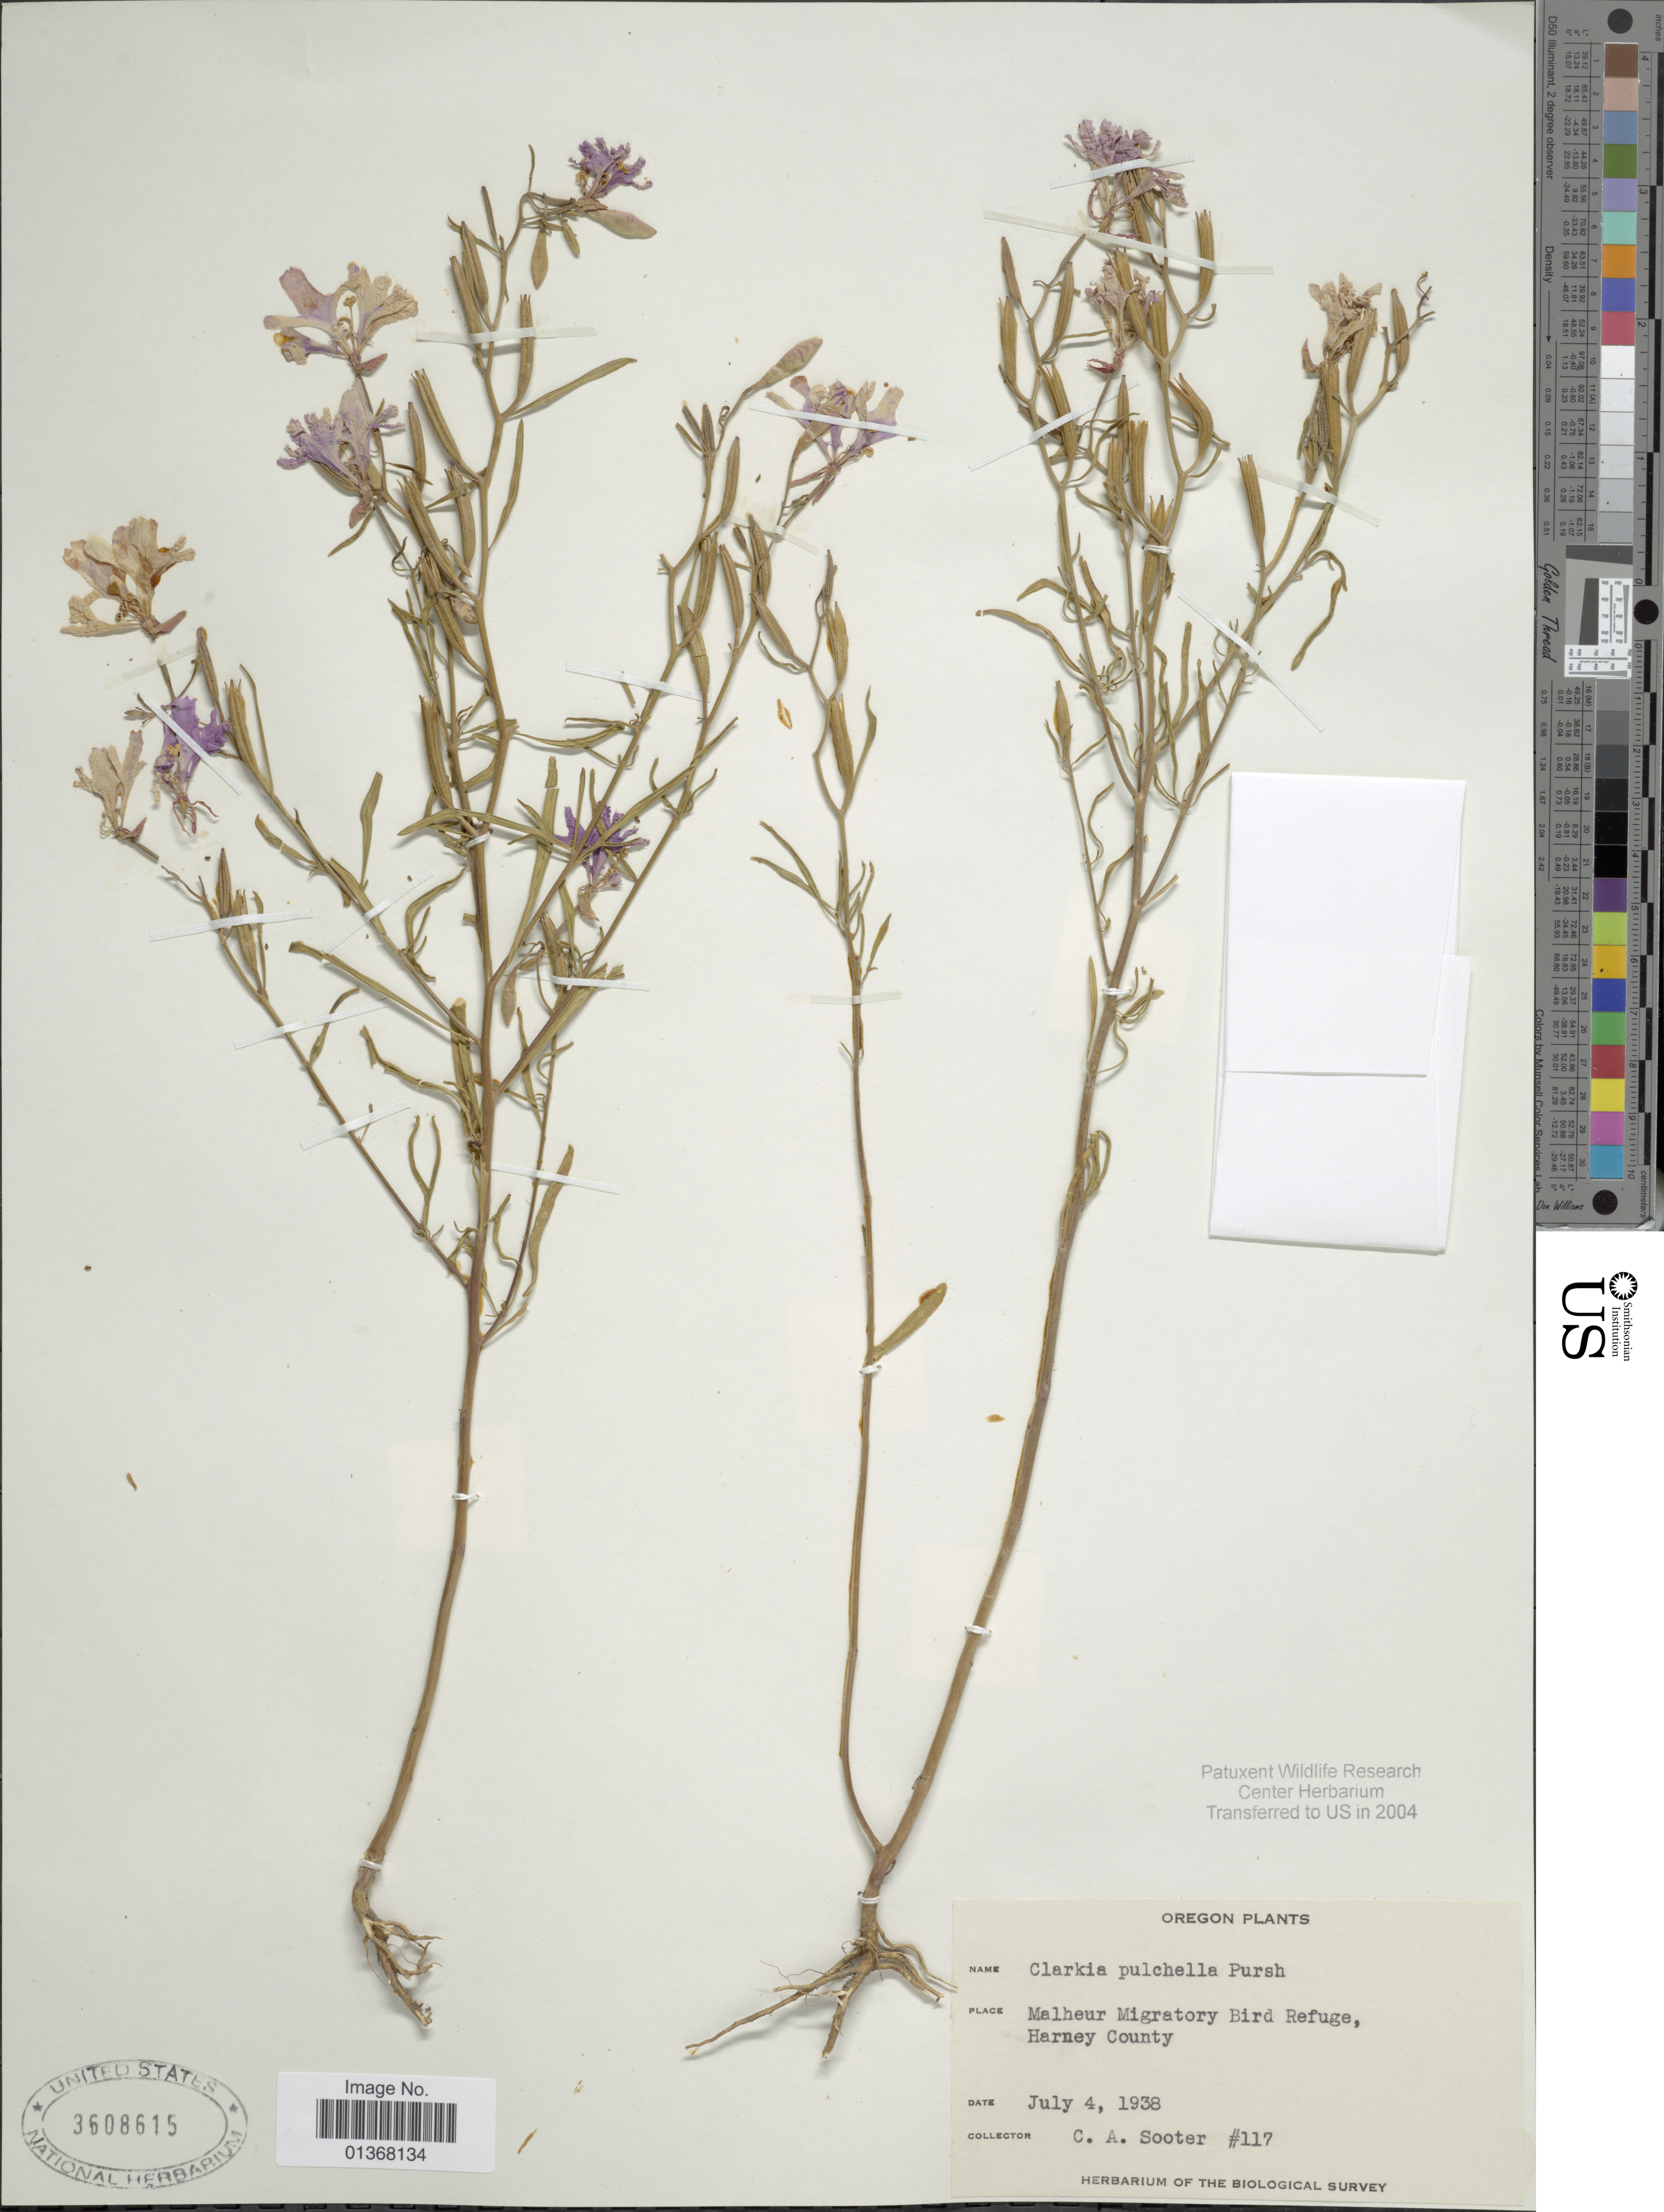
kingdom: Plantae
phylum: Tracheophyta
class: Magnoliopsida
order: Myrtales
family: Onagraceae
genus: Clarkia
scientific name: Clarkia pulchella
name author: Pursh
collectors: C. Sooter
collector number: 117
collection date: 1938-07-04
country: United States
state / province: Oregon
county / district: Harney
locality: Malheur Migratory Bird Refuge, Harney County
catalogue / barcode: US 3608615